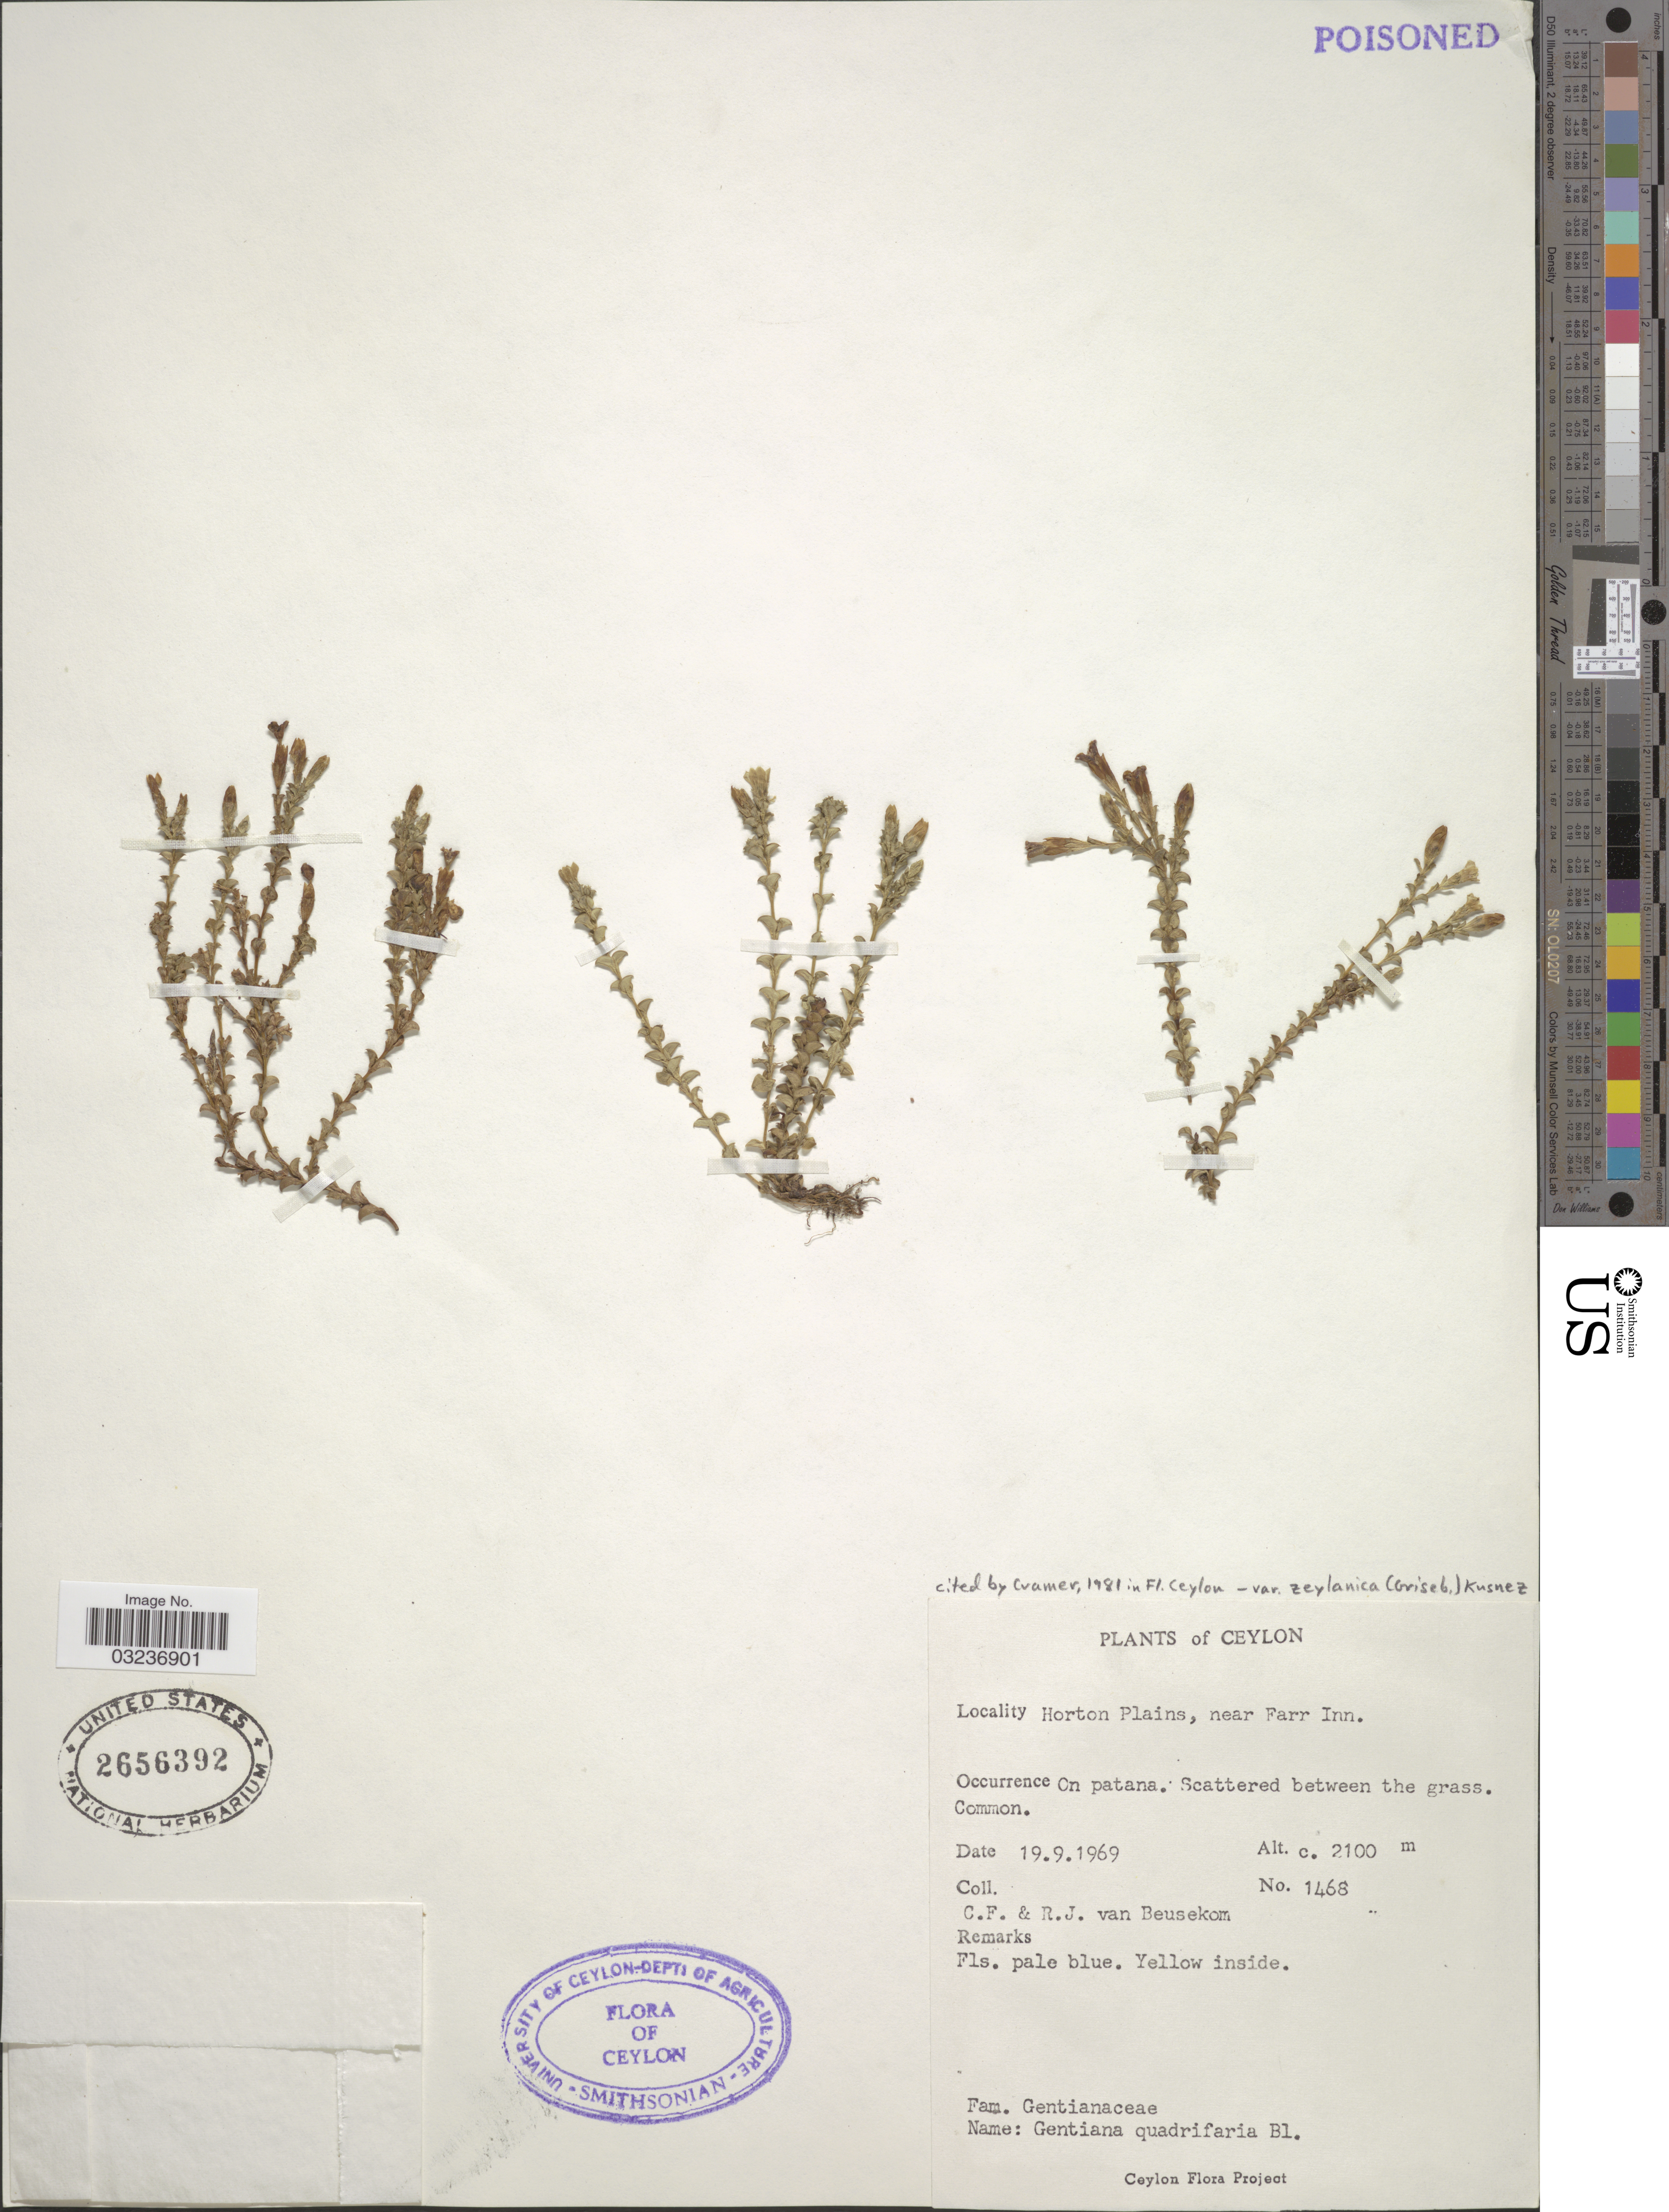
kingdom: Plantae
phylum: Tracheophyta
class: Magnoliopsida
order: Gentianales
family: Gentianaceae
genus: Gentiana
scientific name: Gentiana quadrifaria var. zeylanica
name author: (Griseb.) Kusn.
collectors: C. F. Beusekom & R. Van Beusekom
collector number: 1468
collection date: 1969-09-19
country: Sri Lanka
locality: Ceylon, Horton Plains, near Farr Inn.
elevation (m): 2100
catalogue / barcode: US 2656392